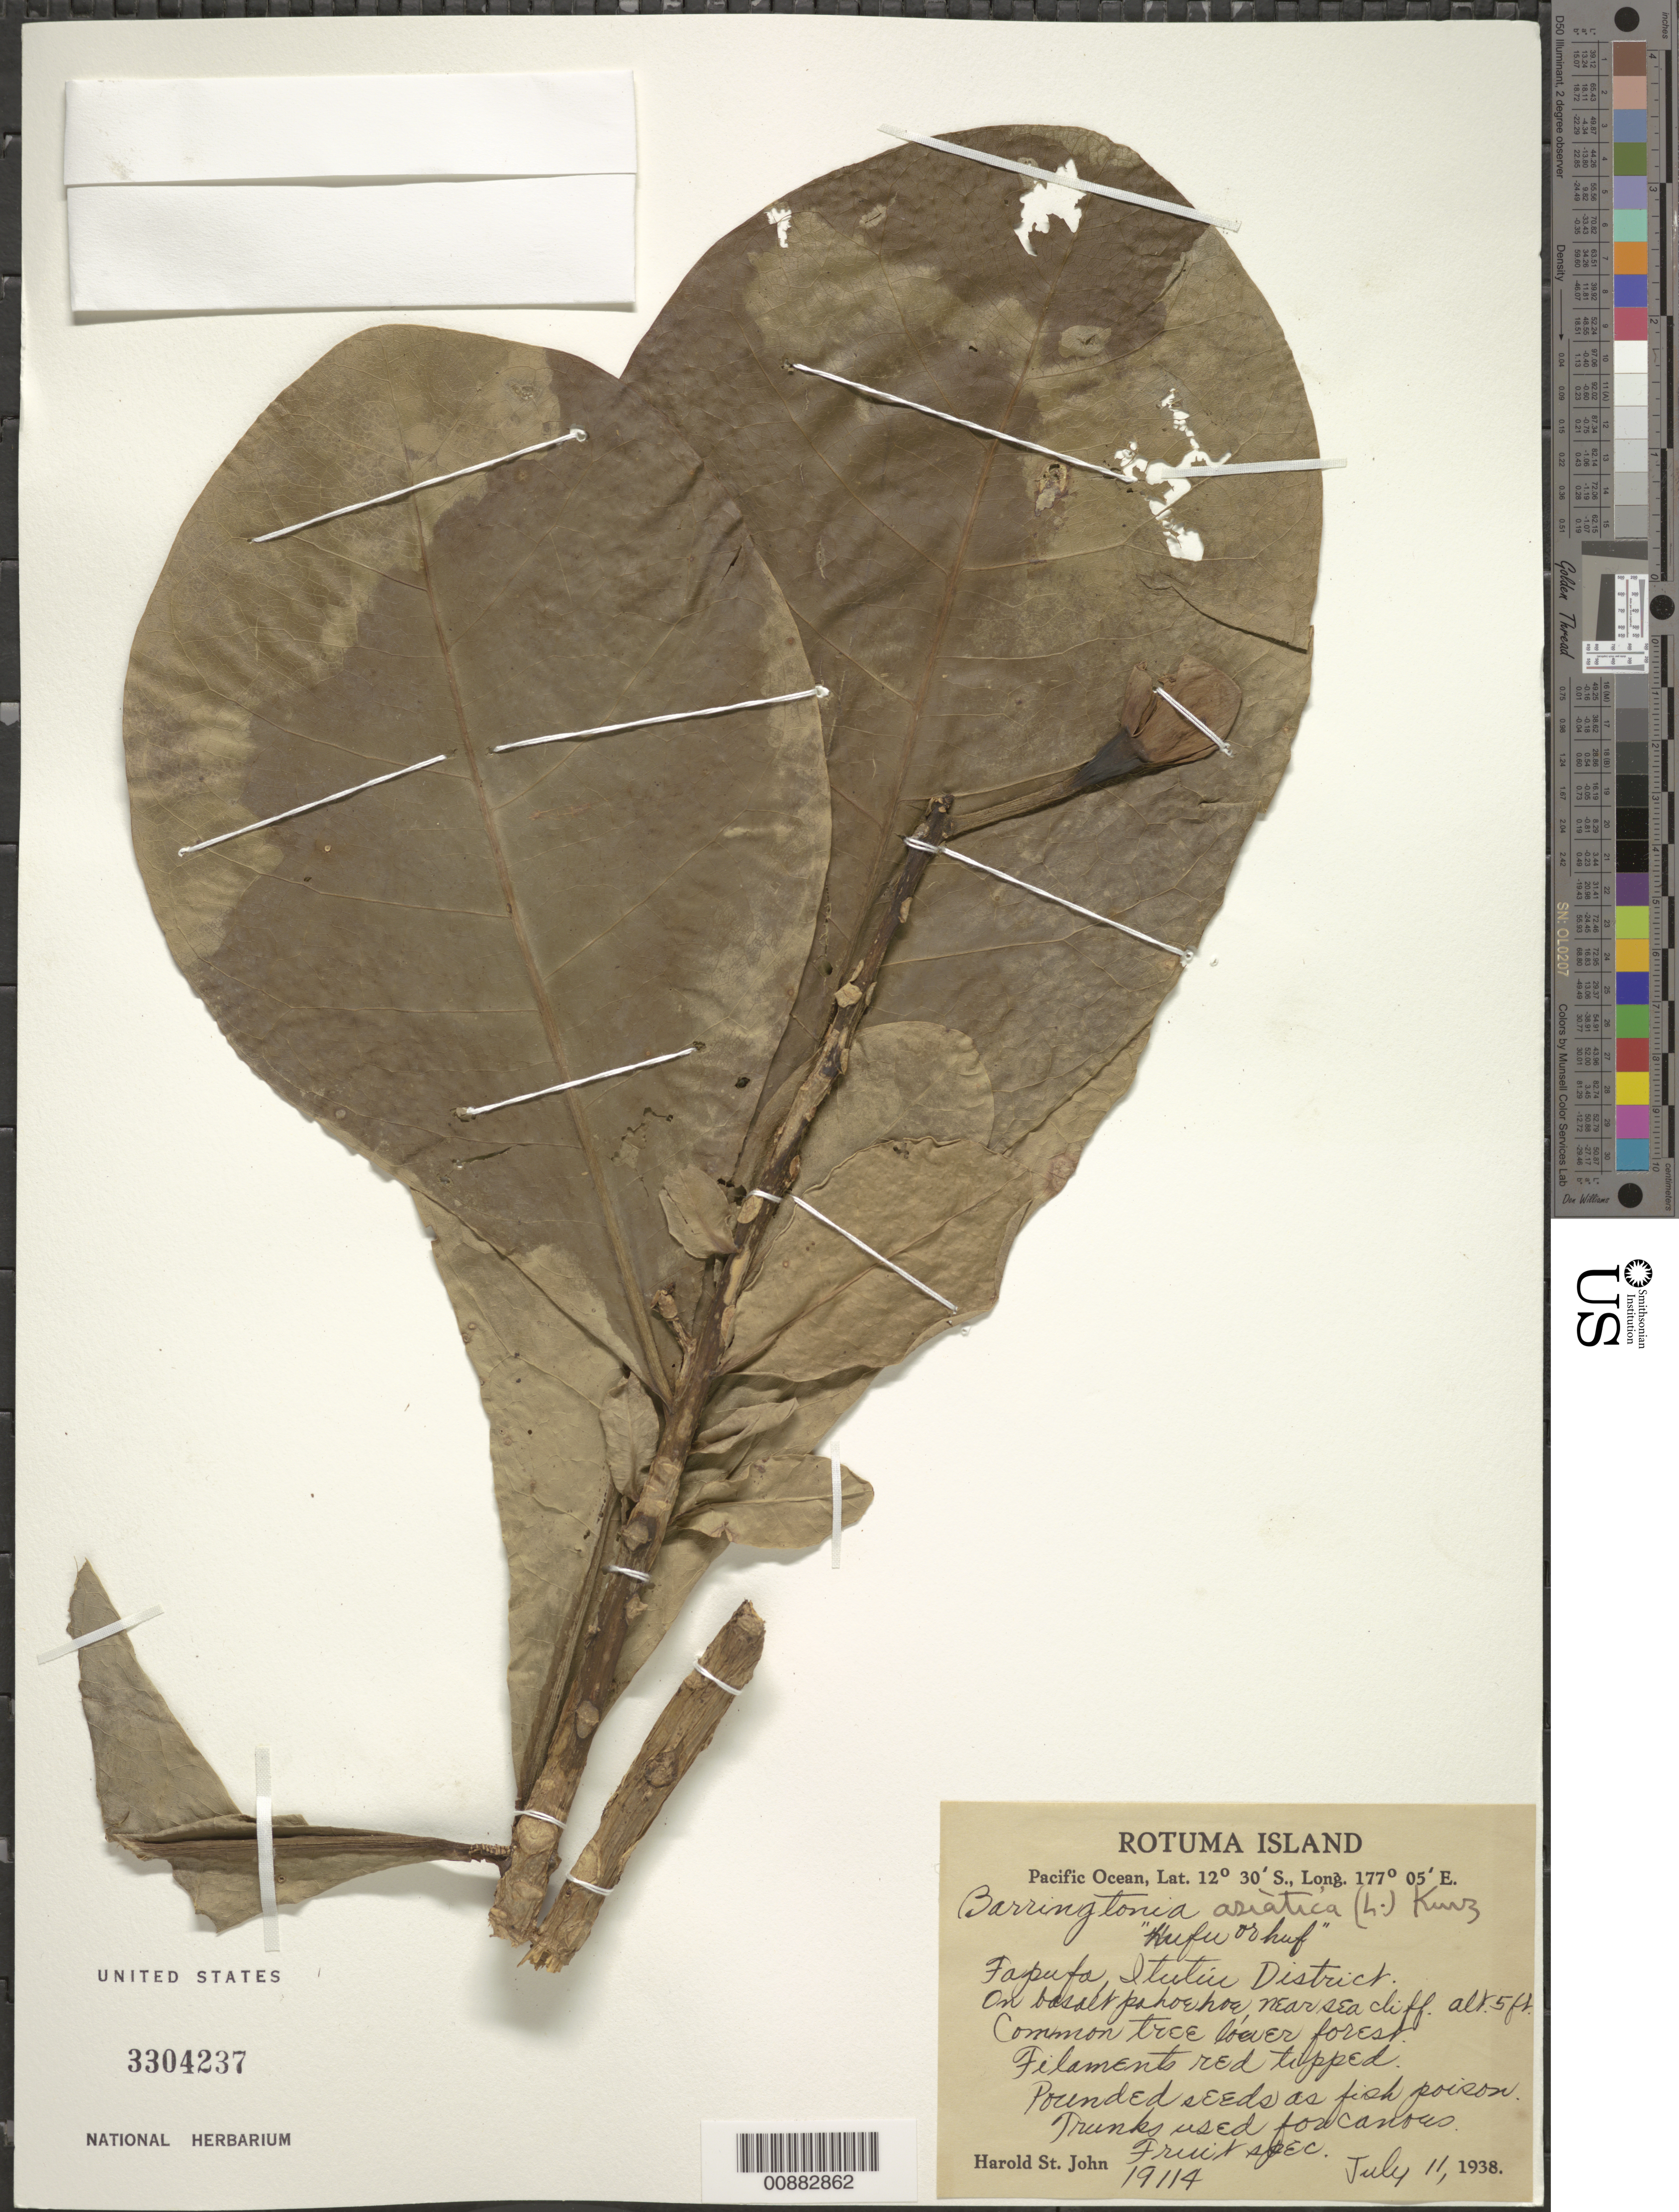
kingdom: Plantae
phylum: Tracheophyta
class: Magnoliopsida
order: Ericales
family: Lecythidaceae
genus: Barringtonia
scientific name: Barringtonia asiatica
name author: (L.) Kurz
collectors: H. St. John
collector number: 19114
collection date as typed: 11 Jul 1938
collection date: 1938-07-11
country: Fiji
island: Rotuma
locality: Fapufa, Itutiu district.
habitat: On basalt pahoehoe, near sea cliff. Common tree lower forest.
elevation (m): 2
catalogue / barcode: US 3304237